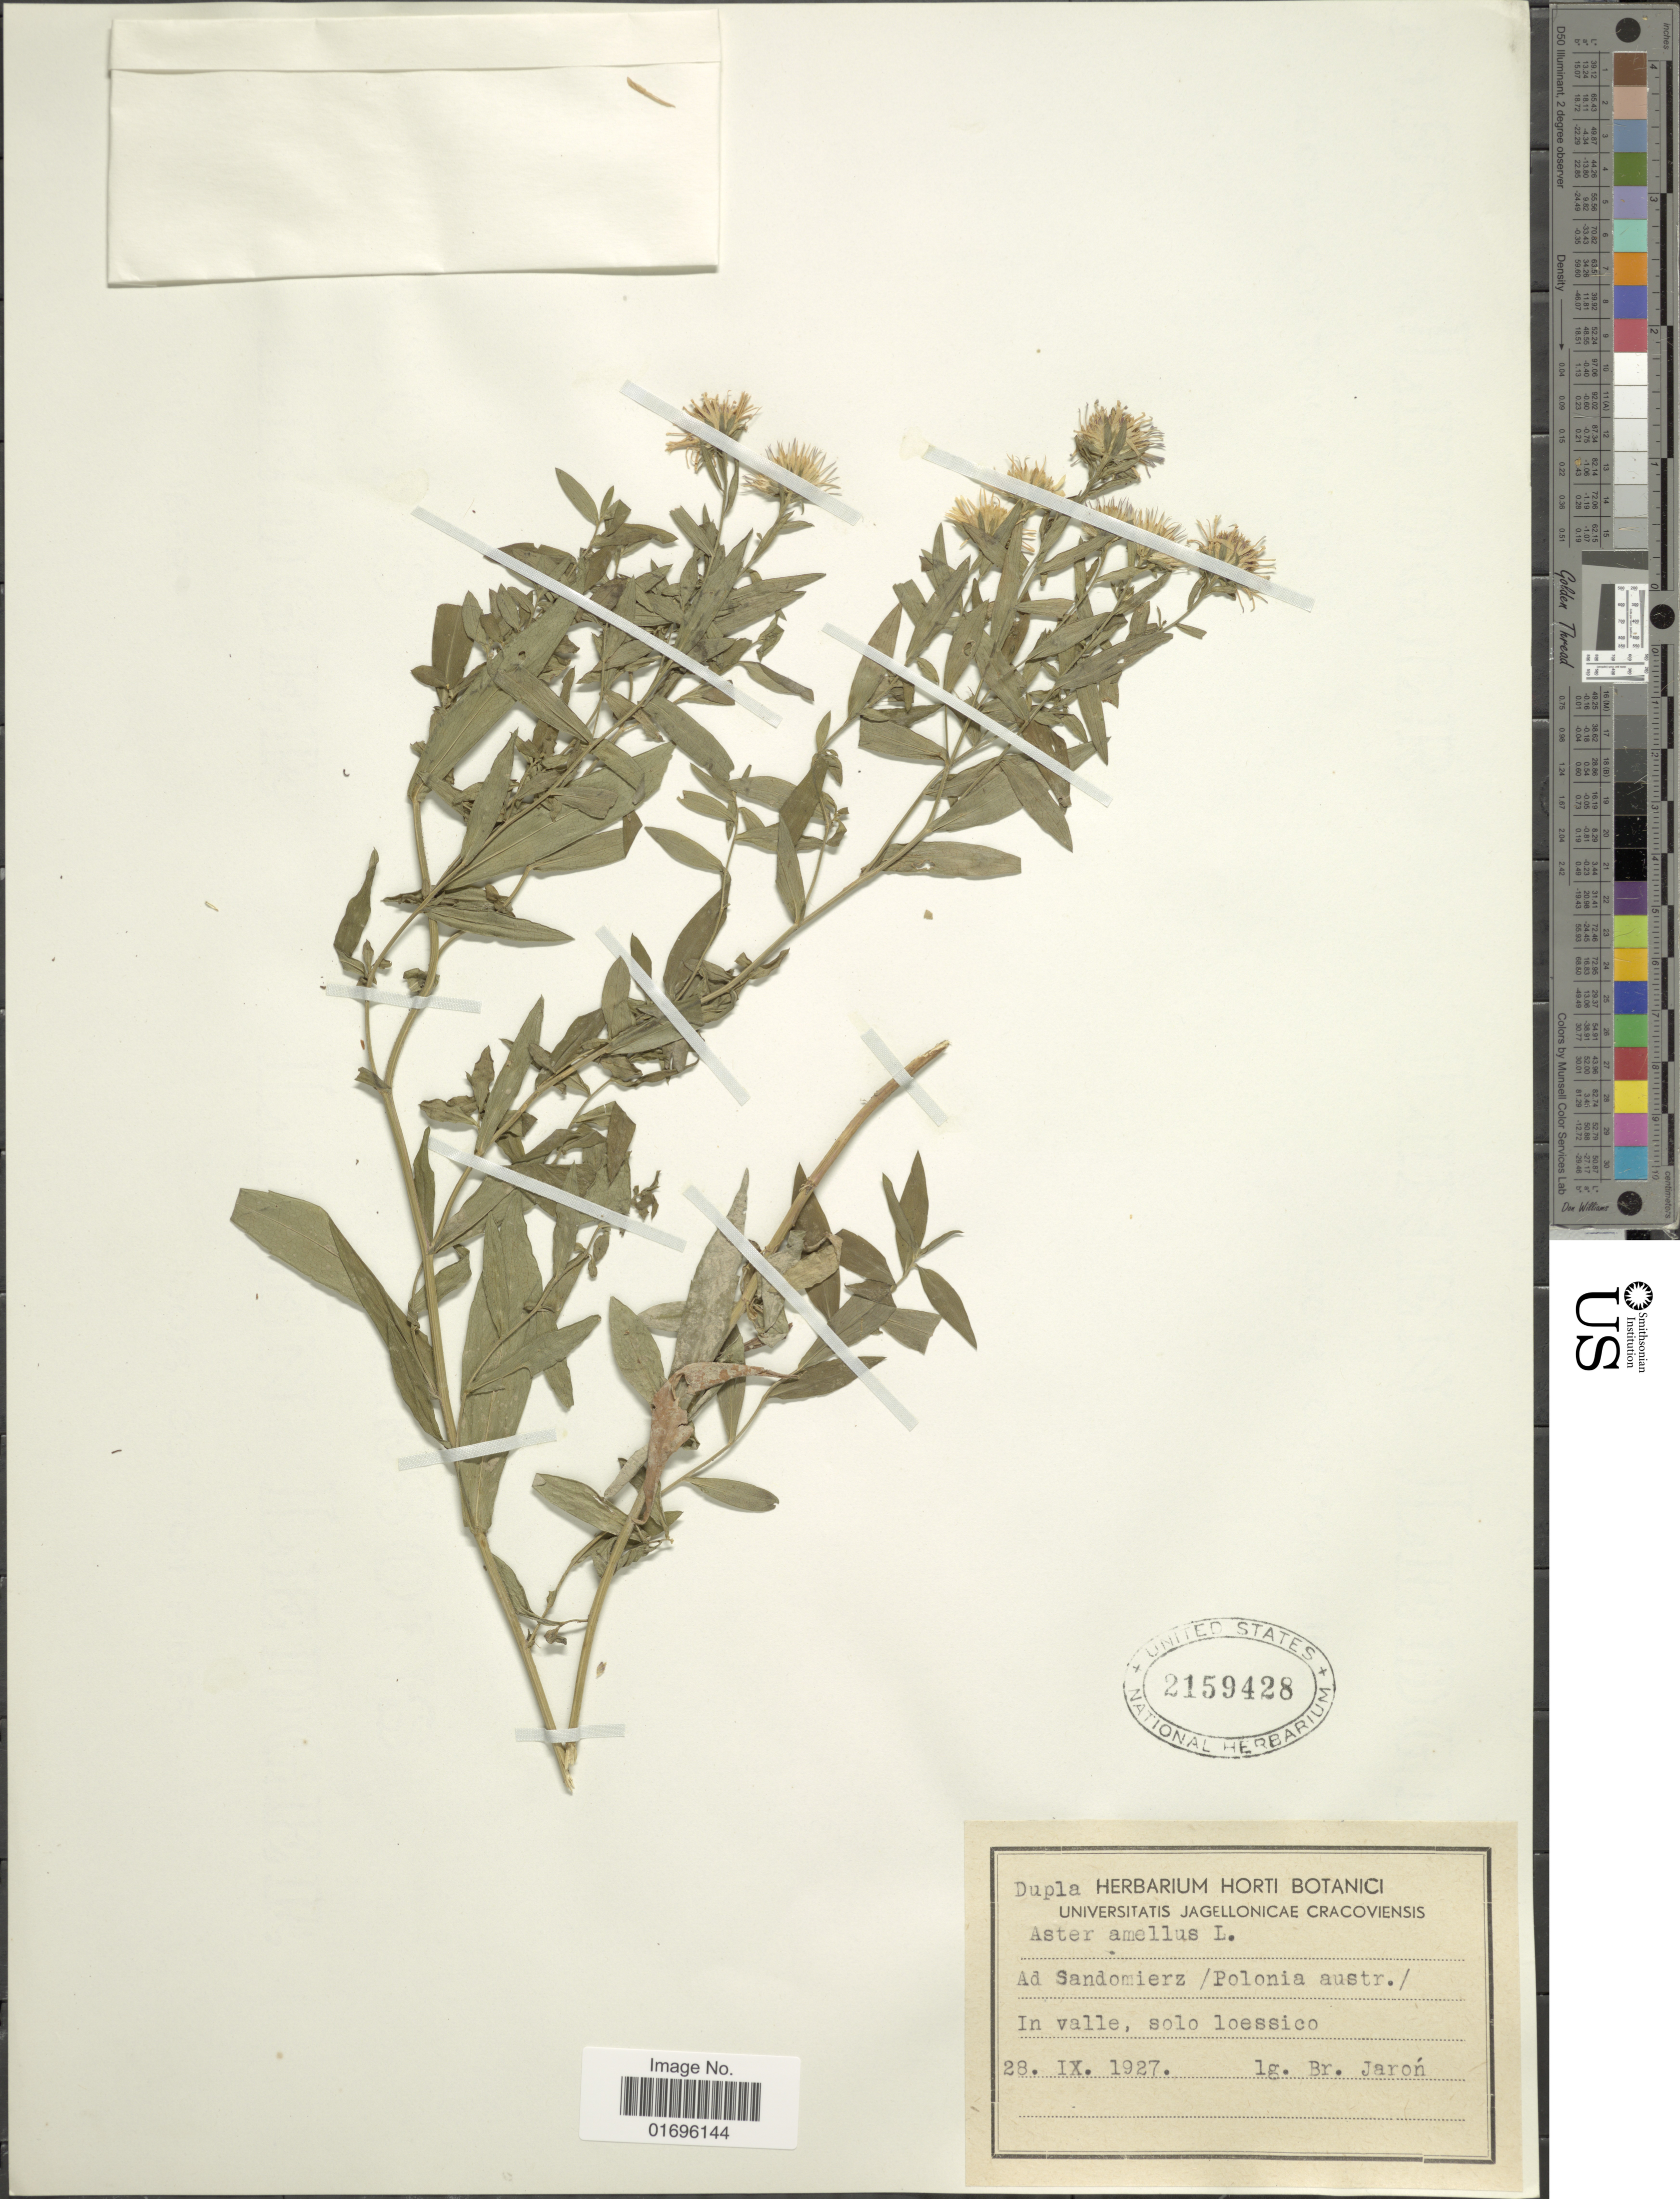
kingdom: Plantae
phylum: Tracheophyta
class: Magnoliopsida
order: Asterales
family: Asteraceae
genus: Aster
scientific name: Aster amellus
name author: L.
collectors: B. Jaron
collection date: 1927-09-28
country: Poland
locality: Ad Sandomierz / Polonia austr./ In valle, solo loessico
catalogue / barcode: US 2159428